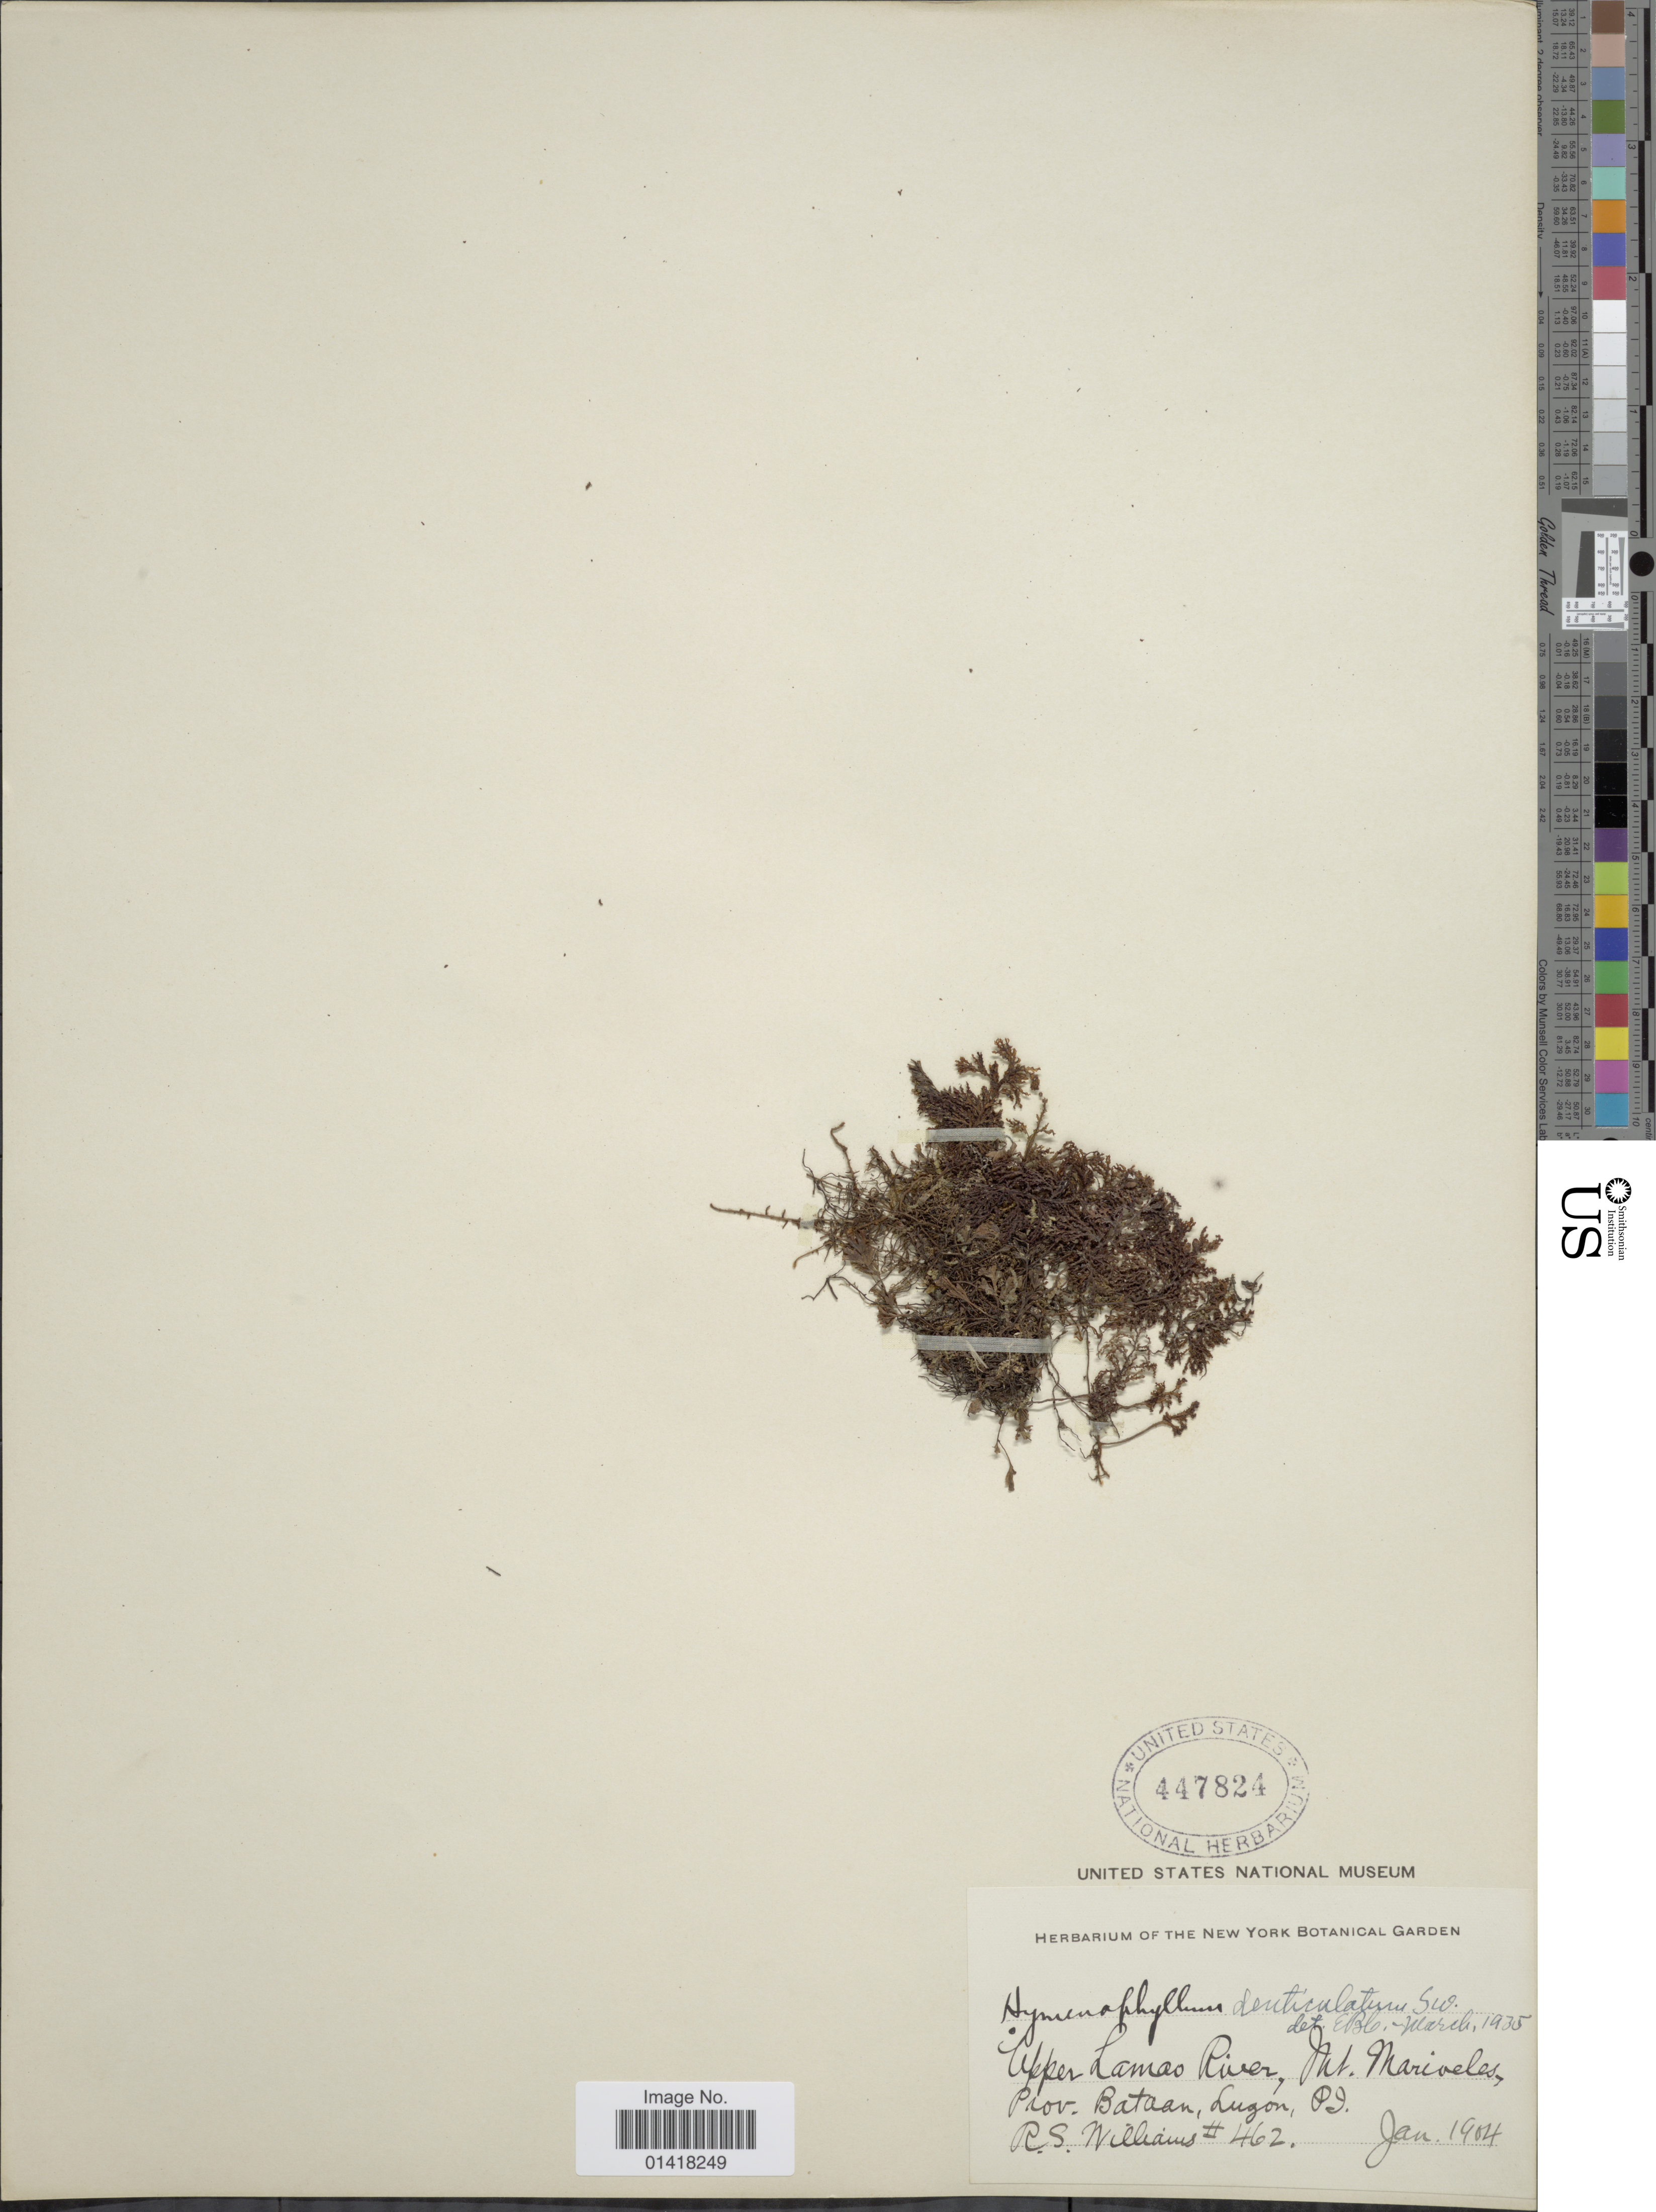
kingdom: Plantae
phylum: Tracheophyta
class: Polypodiopsida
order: Hymenophyllales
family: Hymenophyllaceae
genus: Hymenophyllum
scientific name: Hymenophyllum denticulatum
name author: Sw.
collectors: R. S. Williams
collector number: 462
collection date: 1904-01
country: Philippines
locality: Upper Lamao River. Mt. Mariveles, Prov. Bataan, Luzon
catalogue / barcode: US 447824